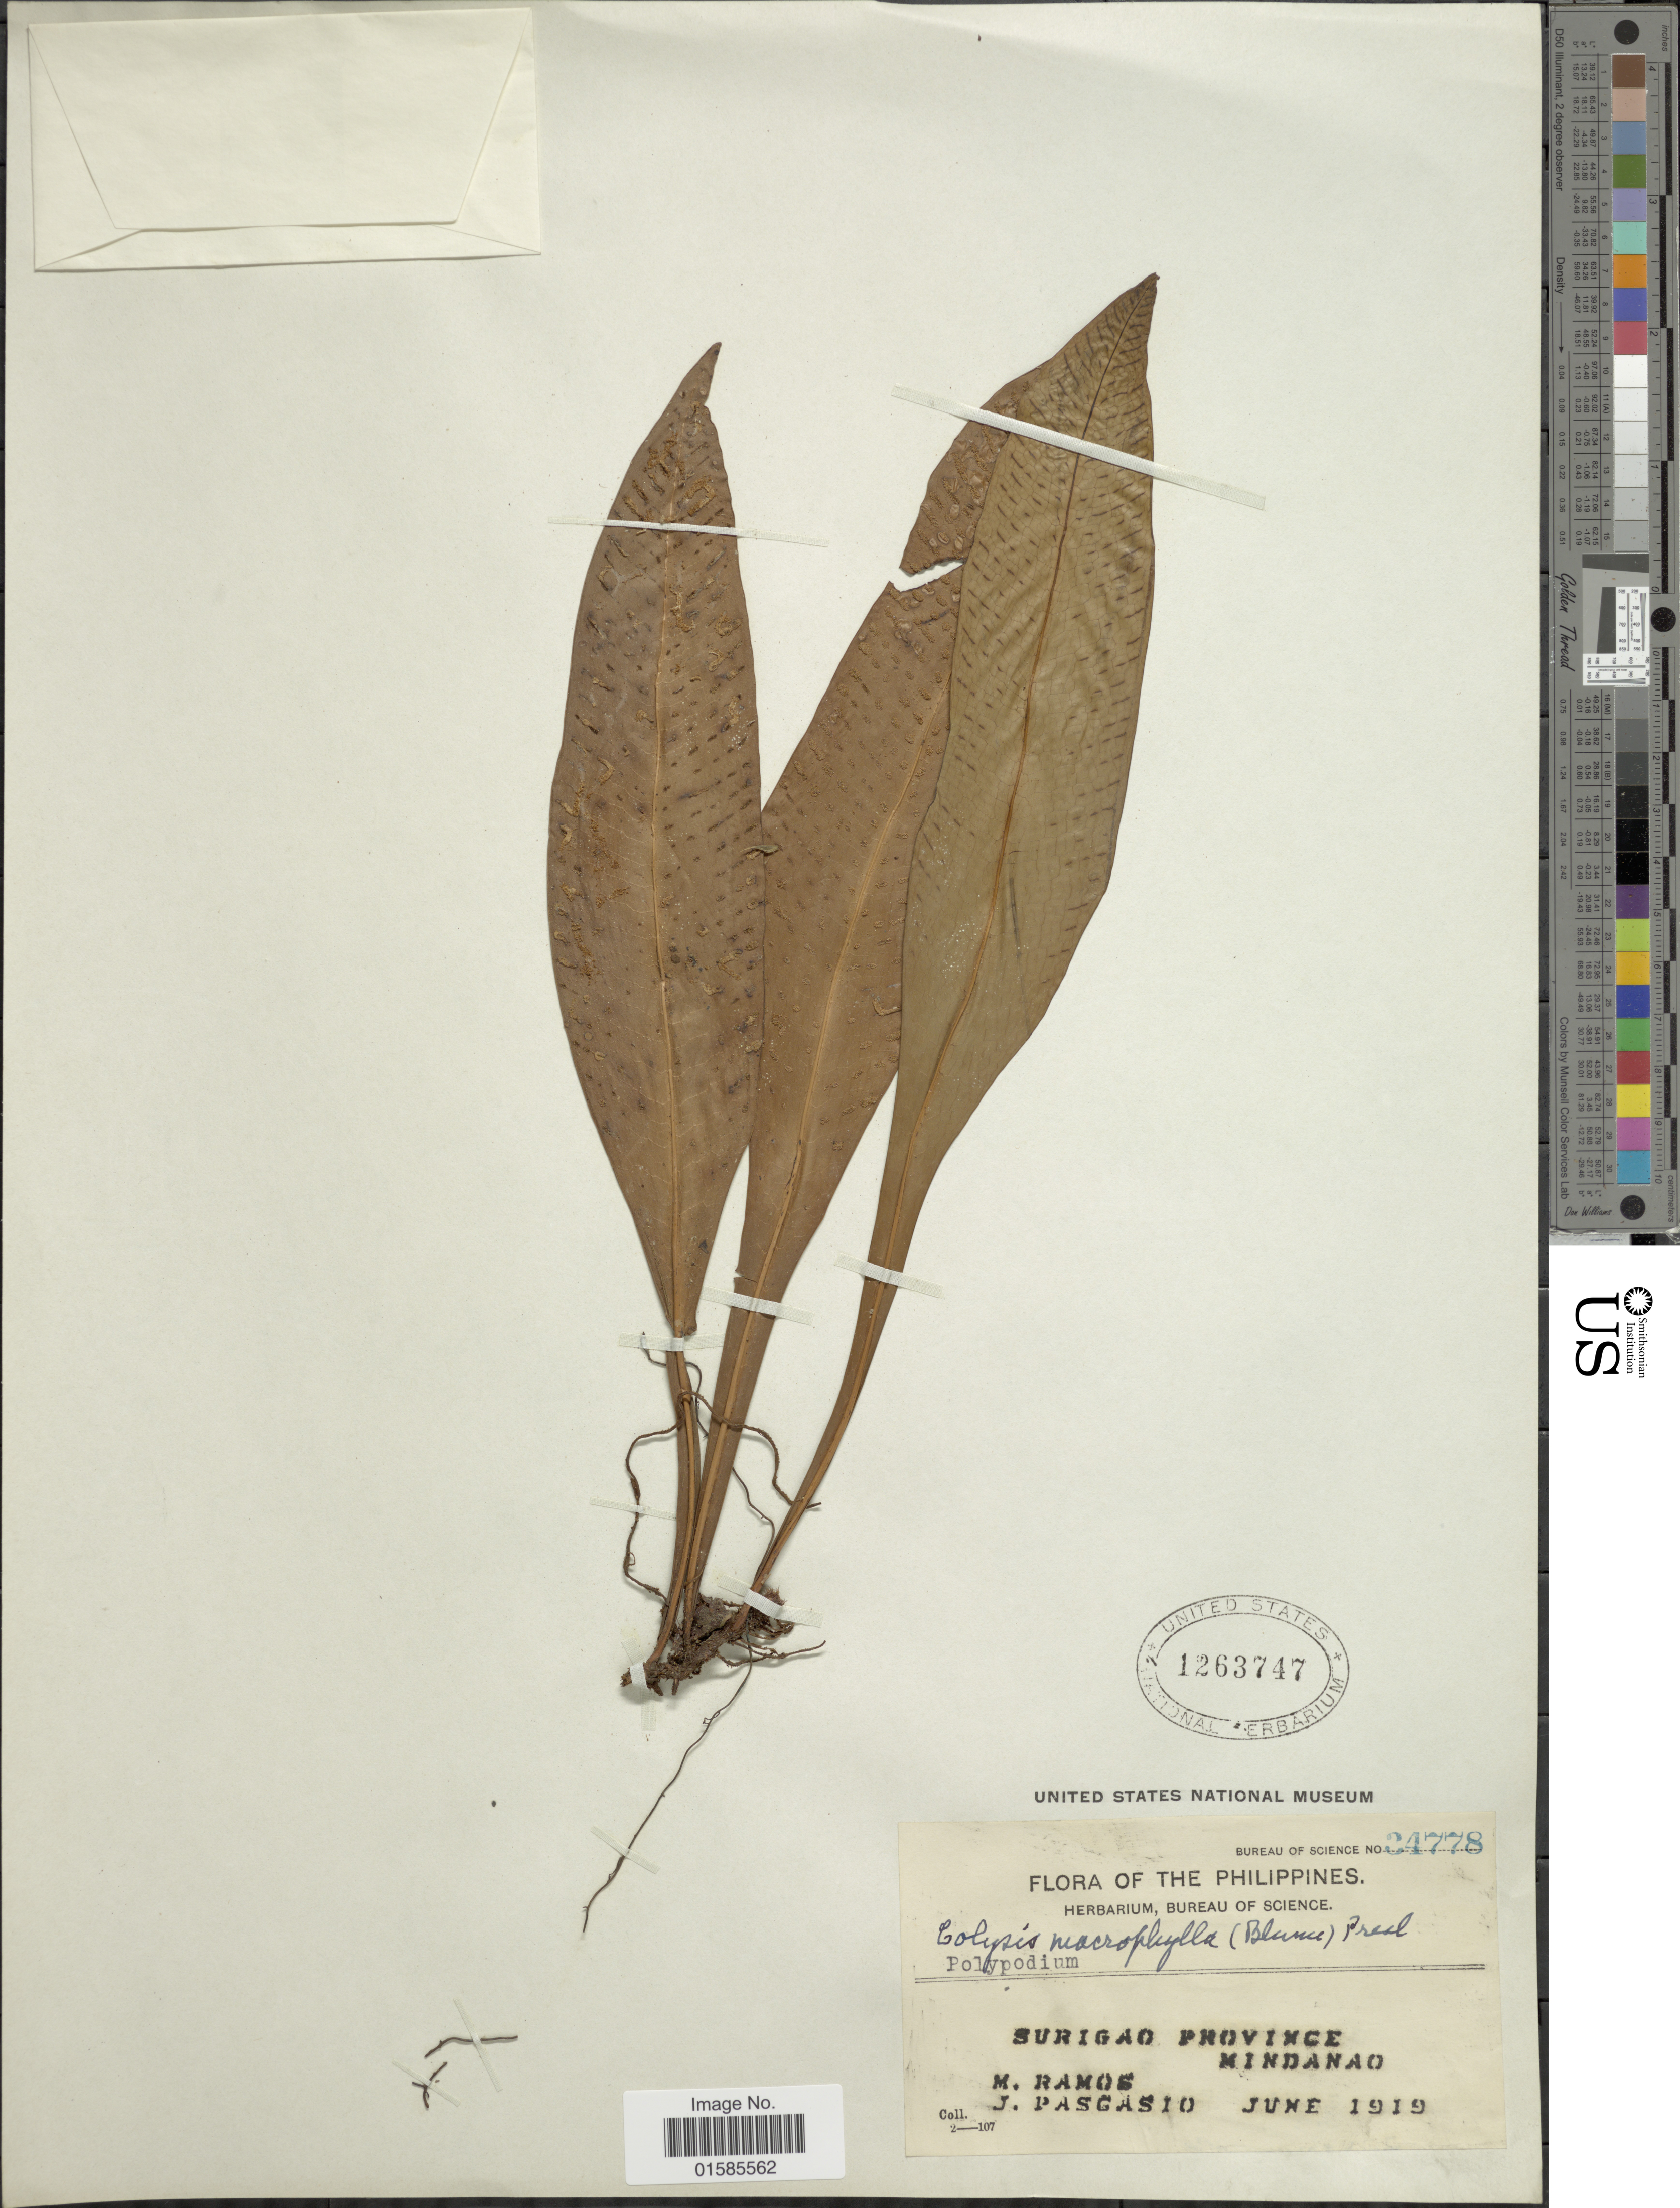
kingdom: Plantae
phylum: Tracheophyta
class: Polypodiopsida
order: Polypodiales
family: Polypodiaceae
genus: Leptochilus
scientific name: Leptochilus macrophyllus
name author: (Blume) Noot.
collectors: M. Ramos & J. Pasgasio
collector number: Bureau of Science 34778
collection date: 1919-06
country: Philippines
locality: The Philippes, Surigao Province, Mindanao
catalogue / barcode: US 1263747